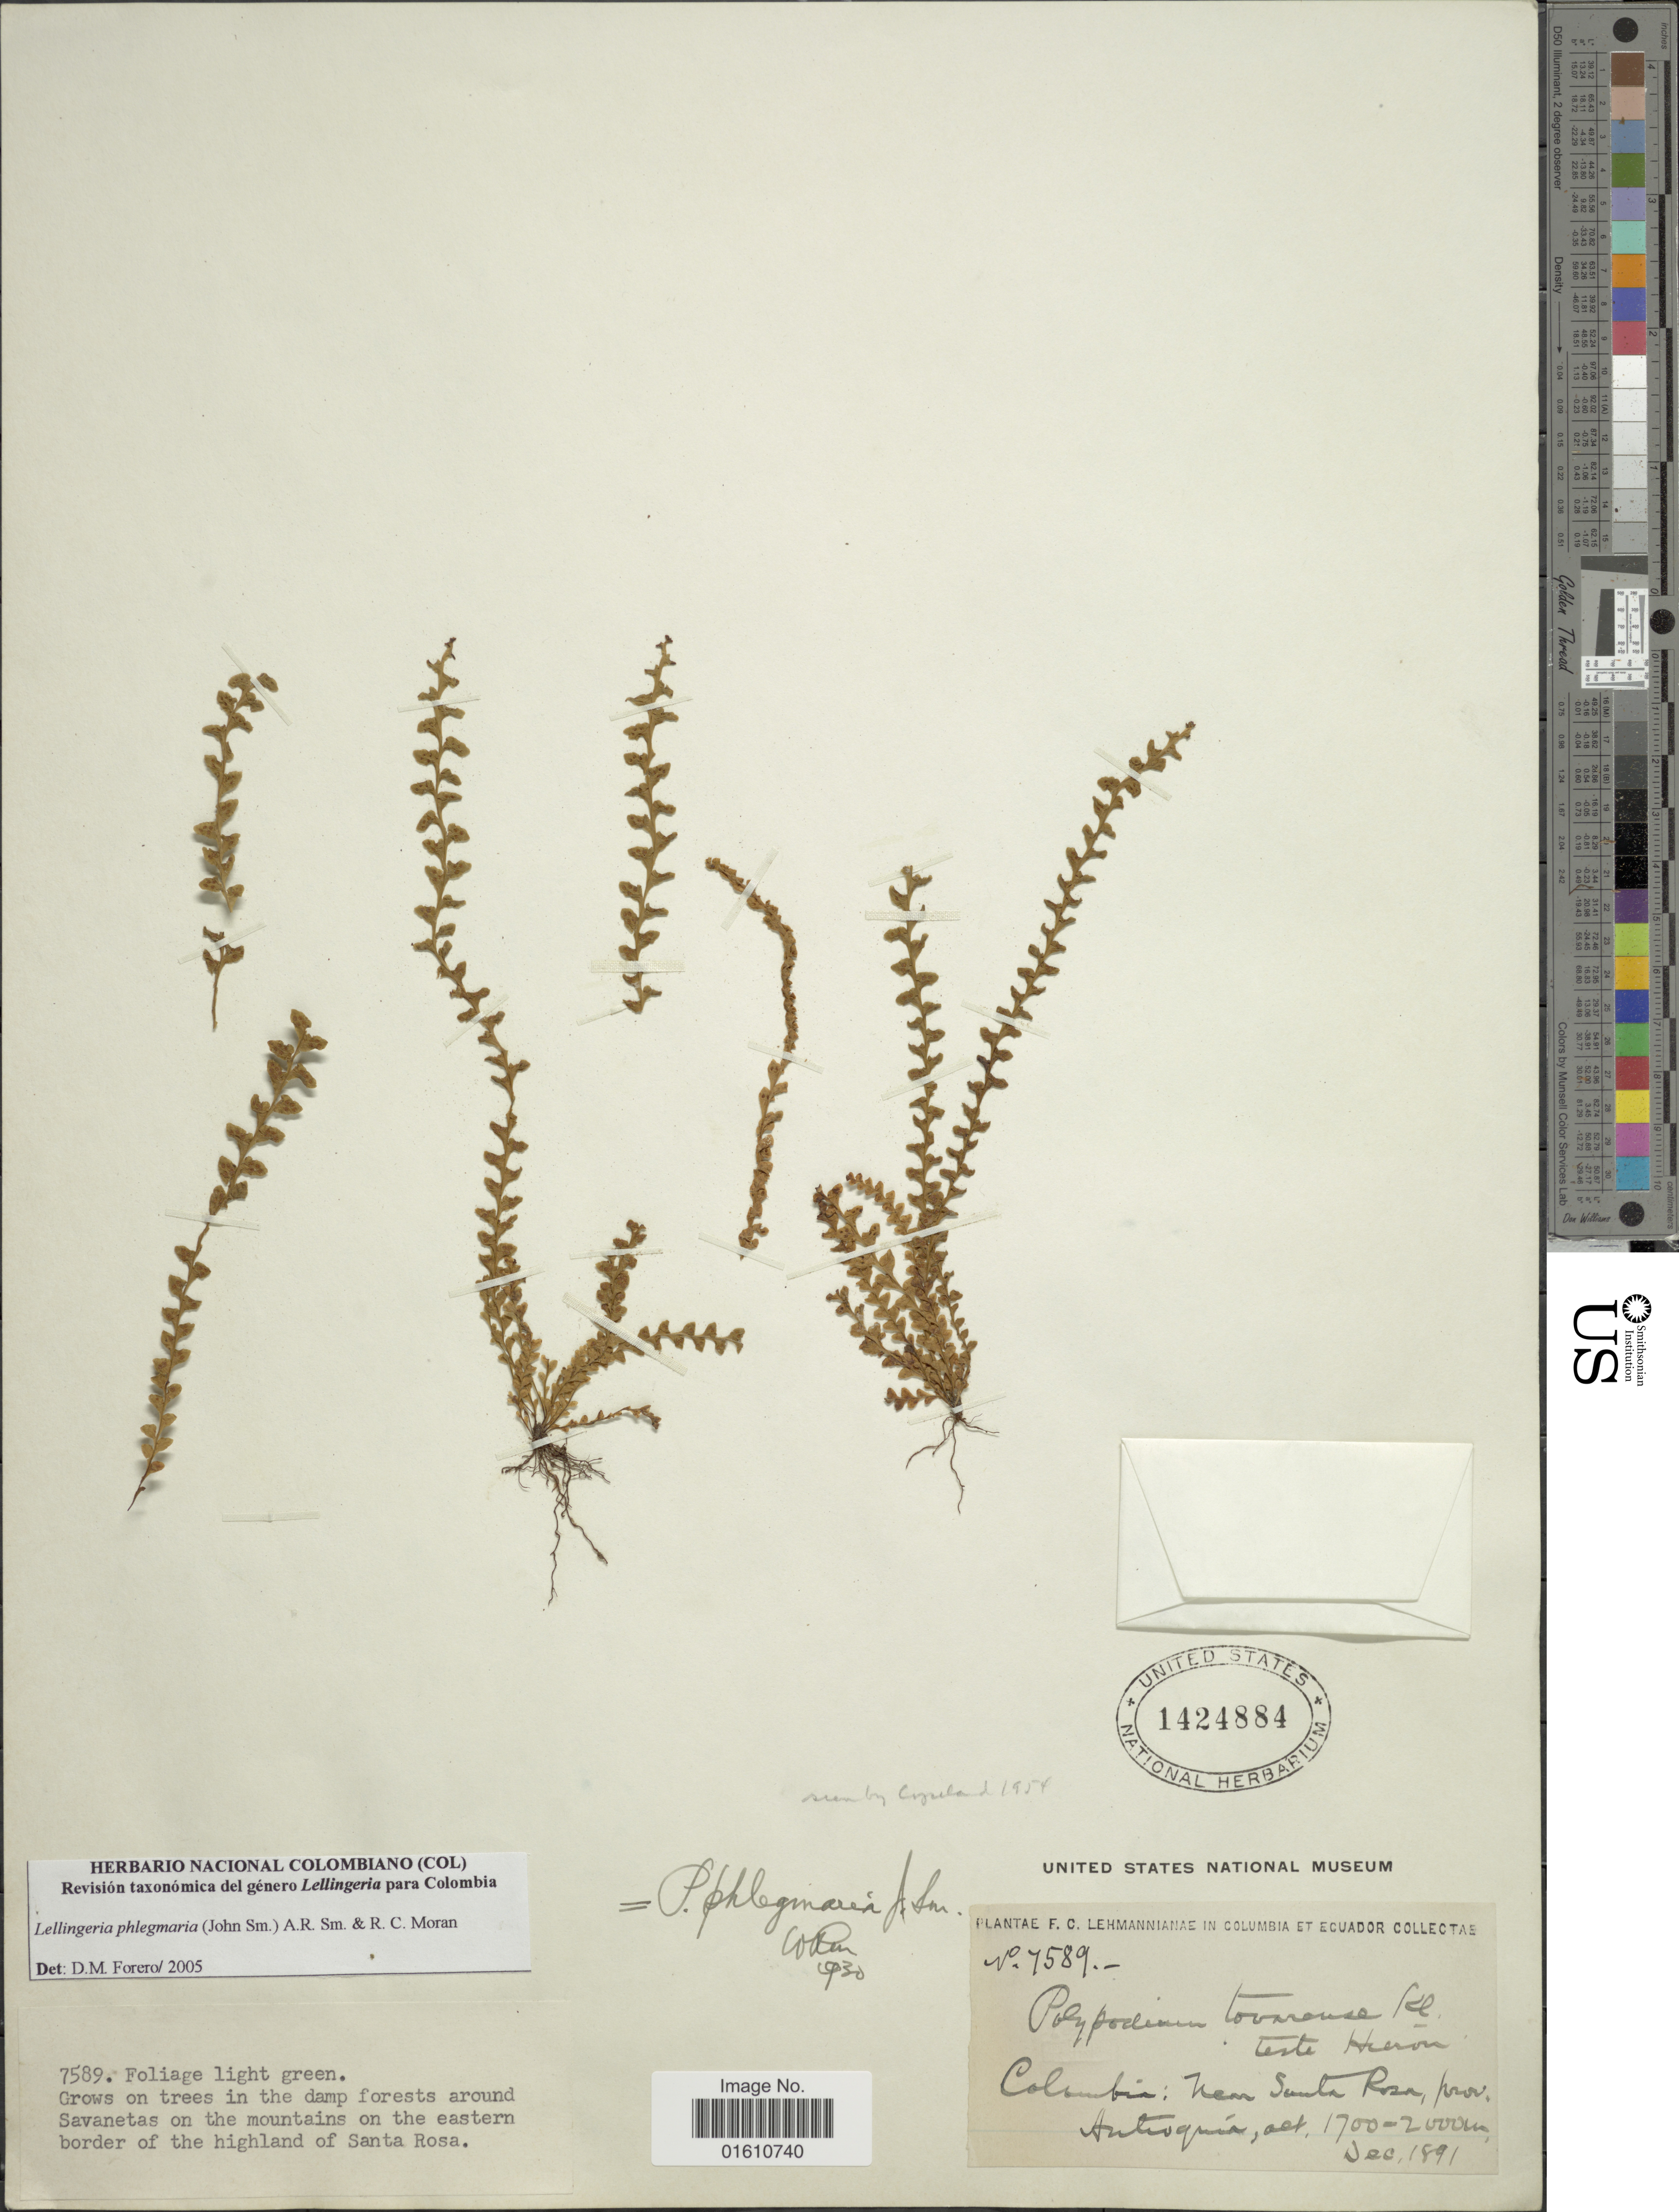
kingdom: Plantae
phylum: Tracheophyta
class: Polypodiopsida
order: Polypodiales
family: Polypodiaceae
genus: Lellingeria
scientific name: Lellingeria phlegmaria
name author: (J. Sm.) A.R. Sm. & R.C. Moran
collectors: F. C. Lehmann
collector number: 7589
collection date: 1891-12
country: Colombia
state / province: Antioquia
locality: Colombia: near Santa Rosa, Prov. Antioquia, around Savanetas on the mountains on the eastern border of the highland of Santa Rosa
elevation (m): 1700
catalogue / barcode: US 1424884